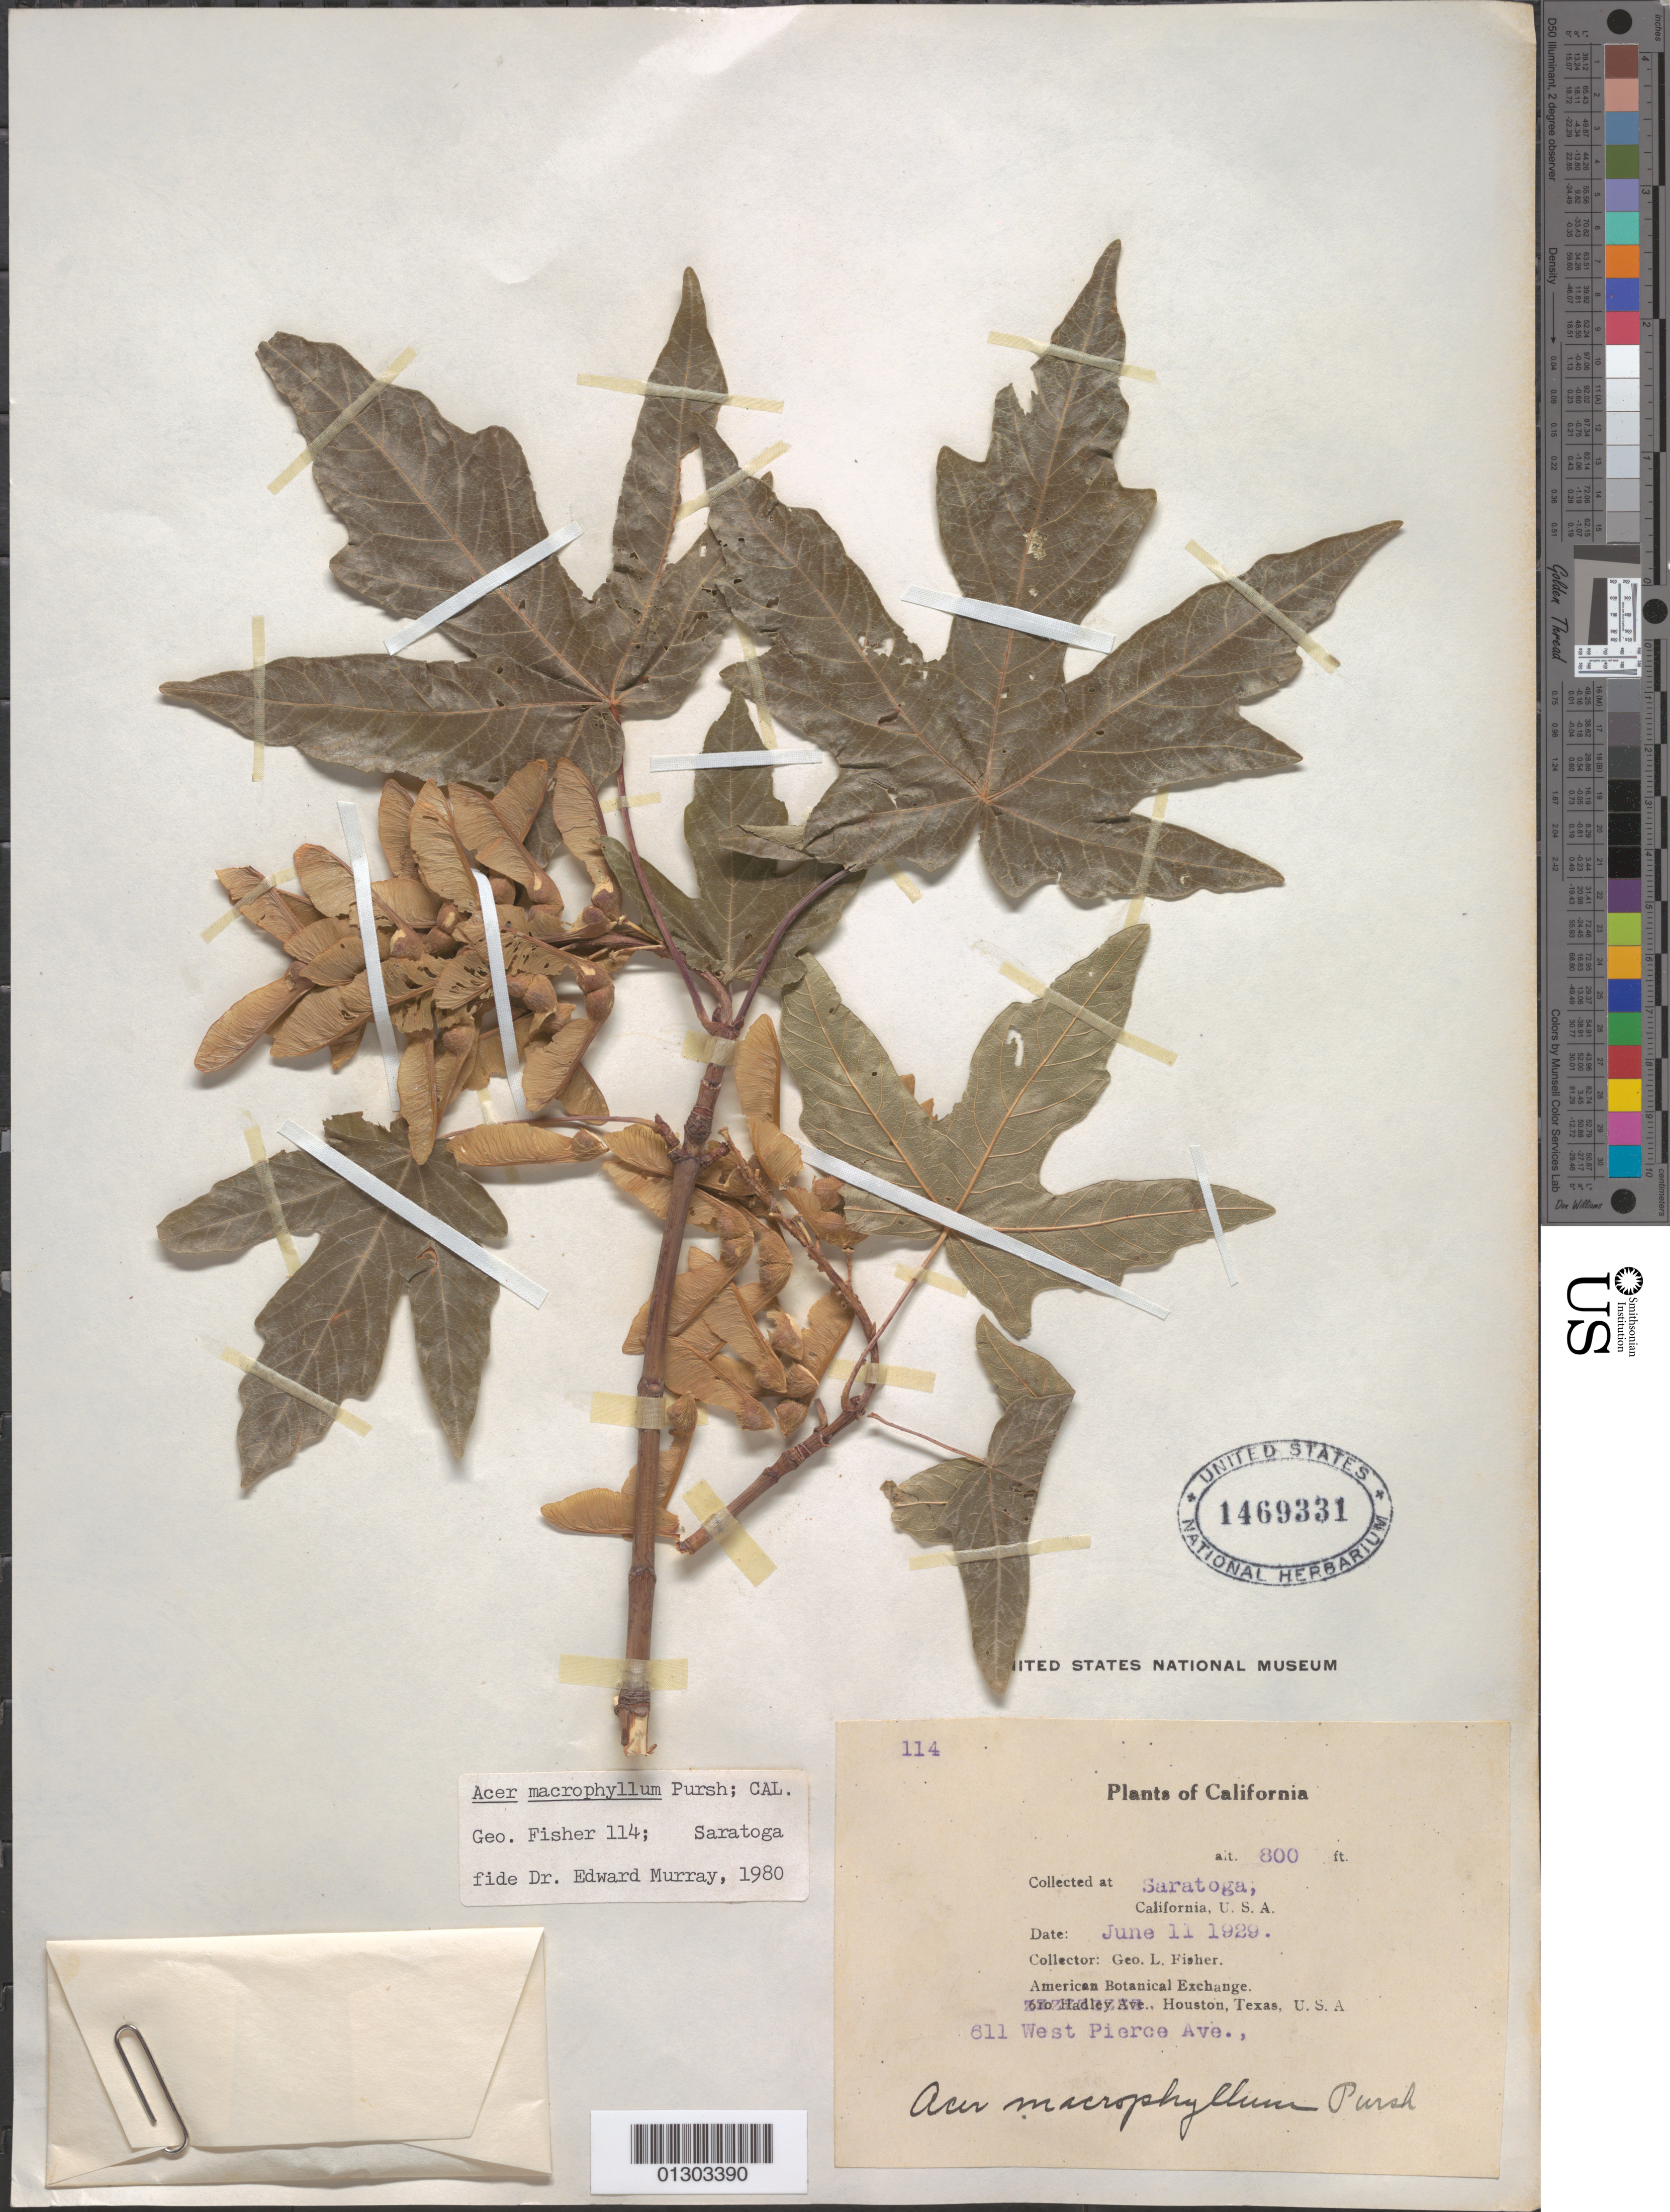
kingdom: Plantae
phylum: Tracheophyta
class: Magnoliopsida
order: Sapindales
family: Sapindaceae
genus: Acer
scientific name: Acer macrophyllum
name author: Pursh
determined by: Murray, Edward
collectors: G. L. Fisher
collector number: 114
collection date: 1929-06-11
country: United States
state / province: California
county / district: Santa Clara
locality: Saratoga.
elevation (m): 244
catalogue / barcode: US 1469331